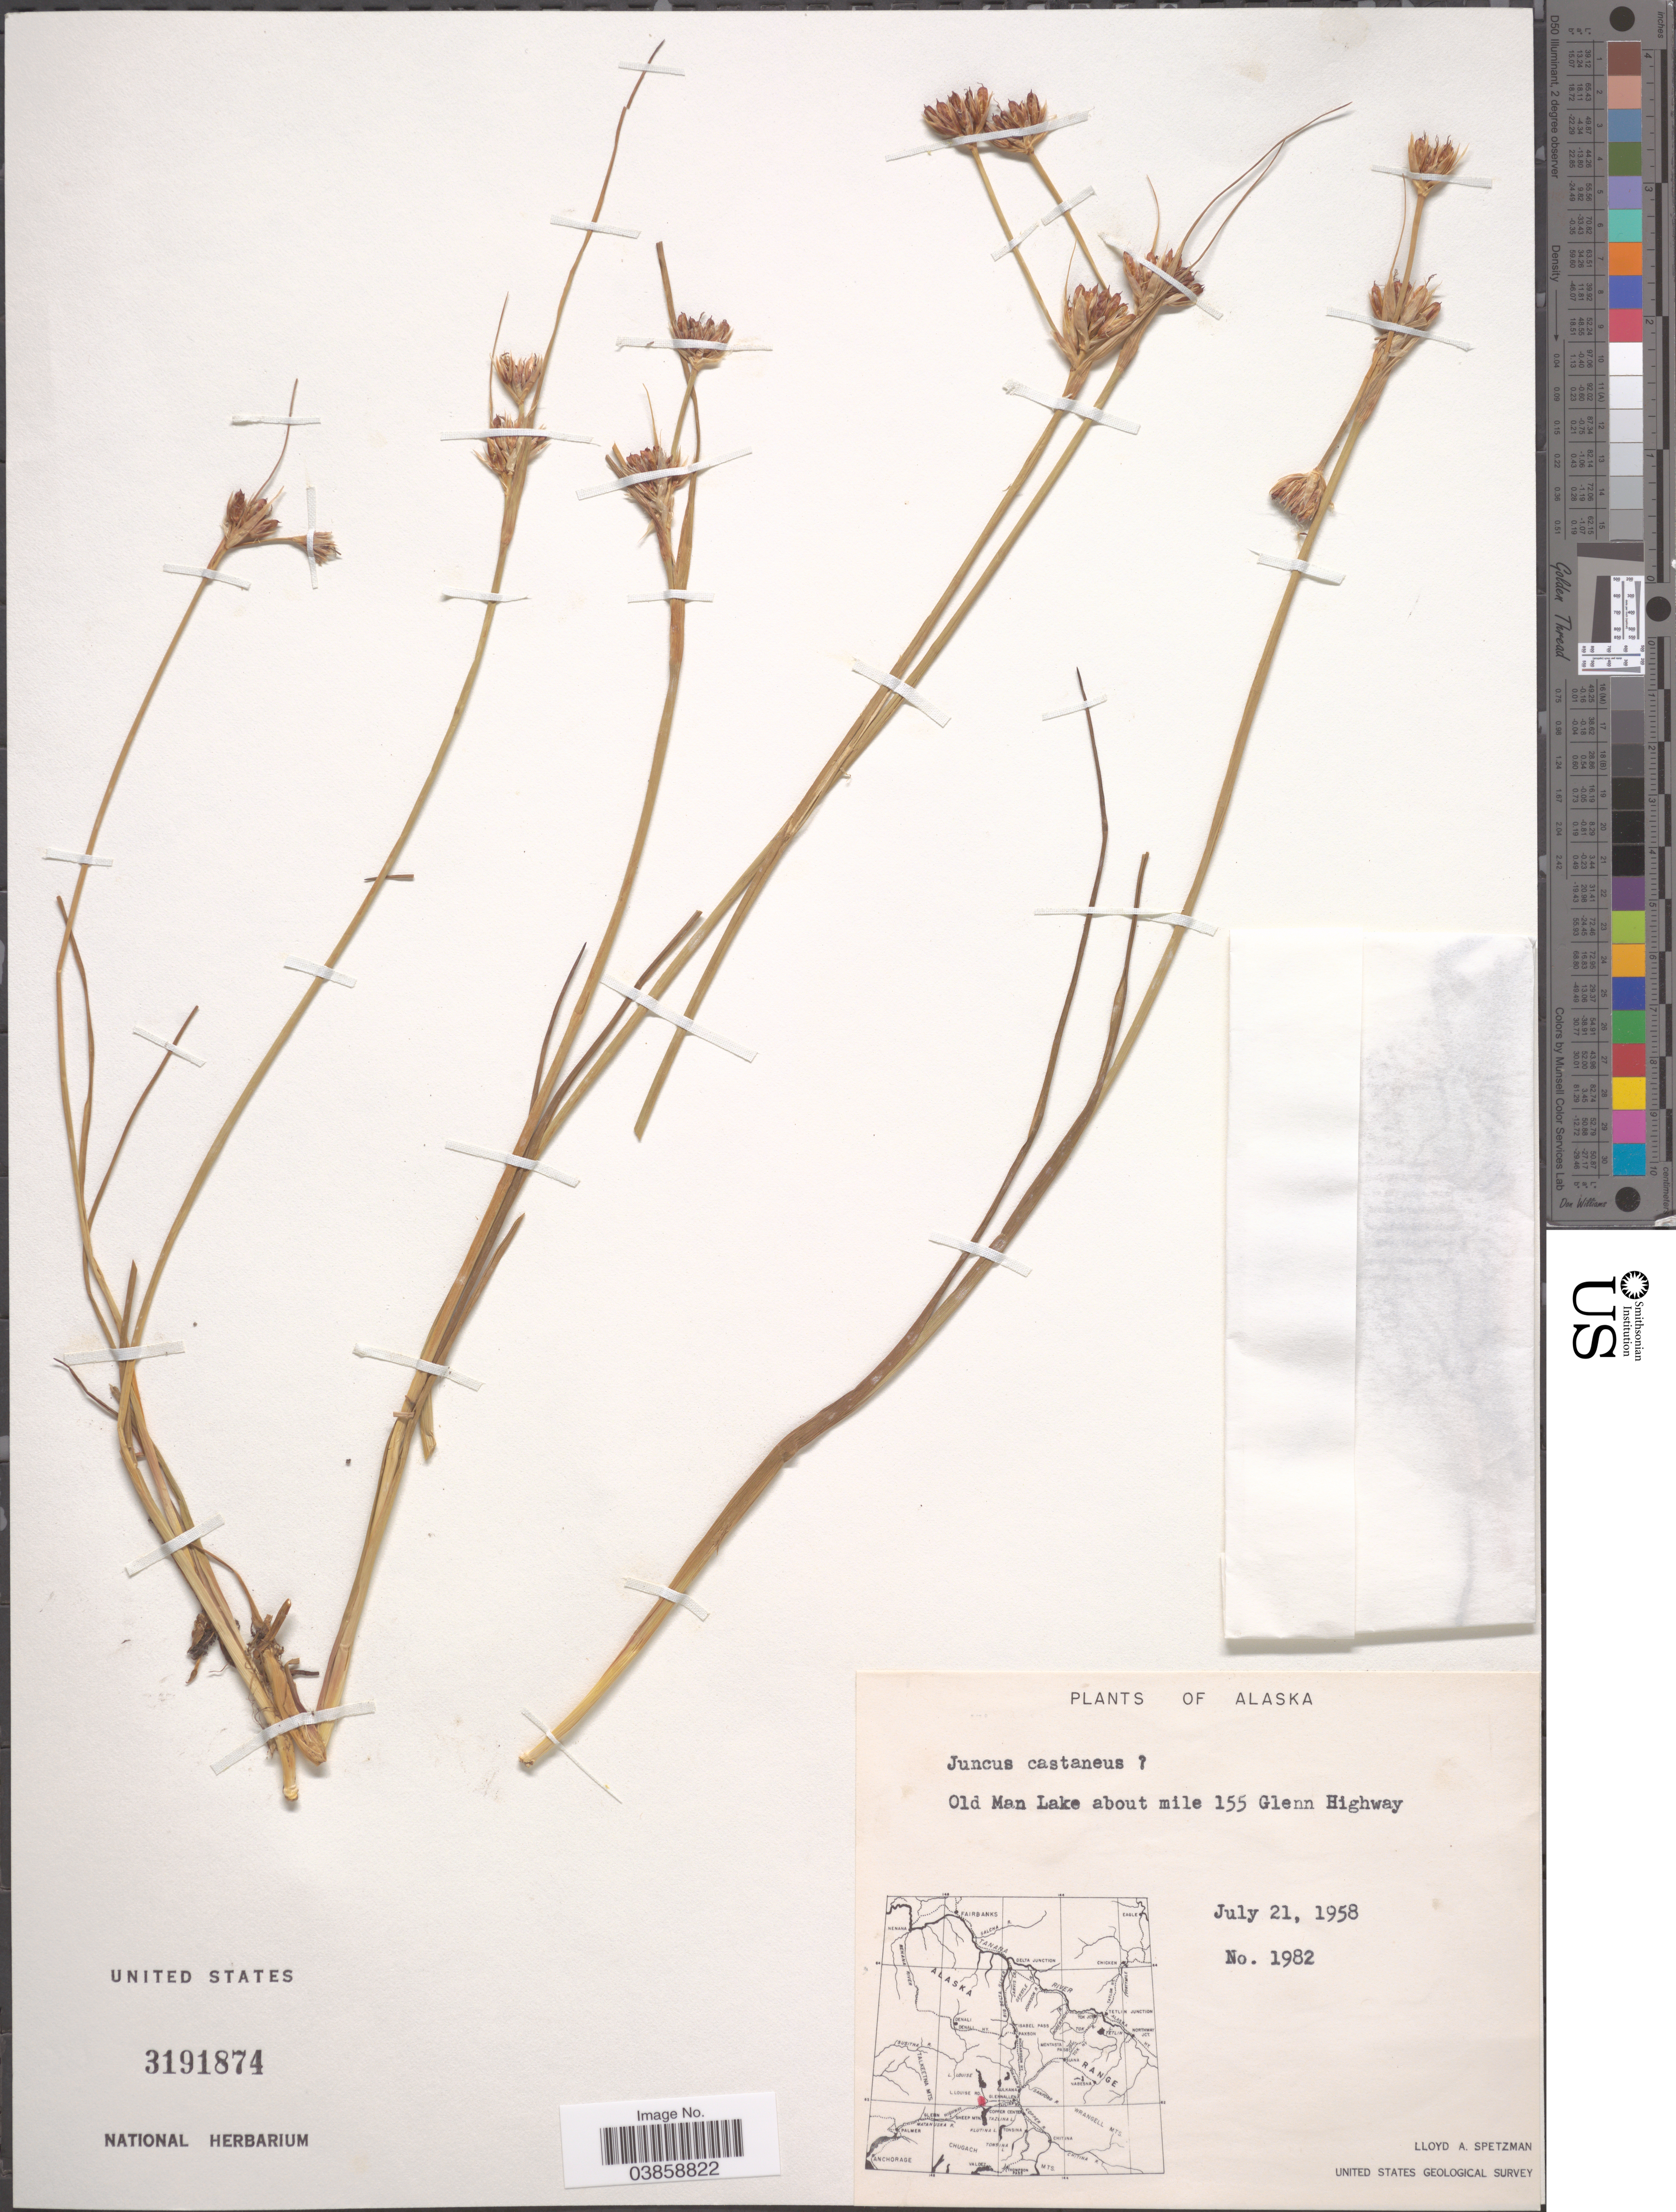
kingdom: Plantae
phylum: Tracheophyta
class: Liliopsida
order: Poales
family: Juncaceae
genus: Juncus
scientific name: Juncus sp.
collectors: L. Spetzman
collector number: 1982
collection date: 1958-07-21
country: United States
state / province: Alaska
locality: Old Man Lake about mile 155 Glenn Highway.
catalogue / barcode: US 3191874